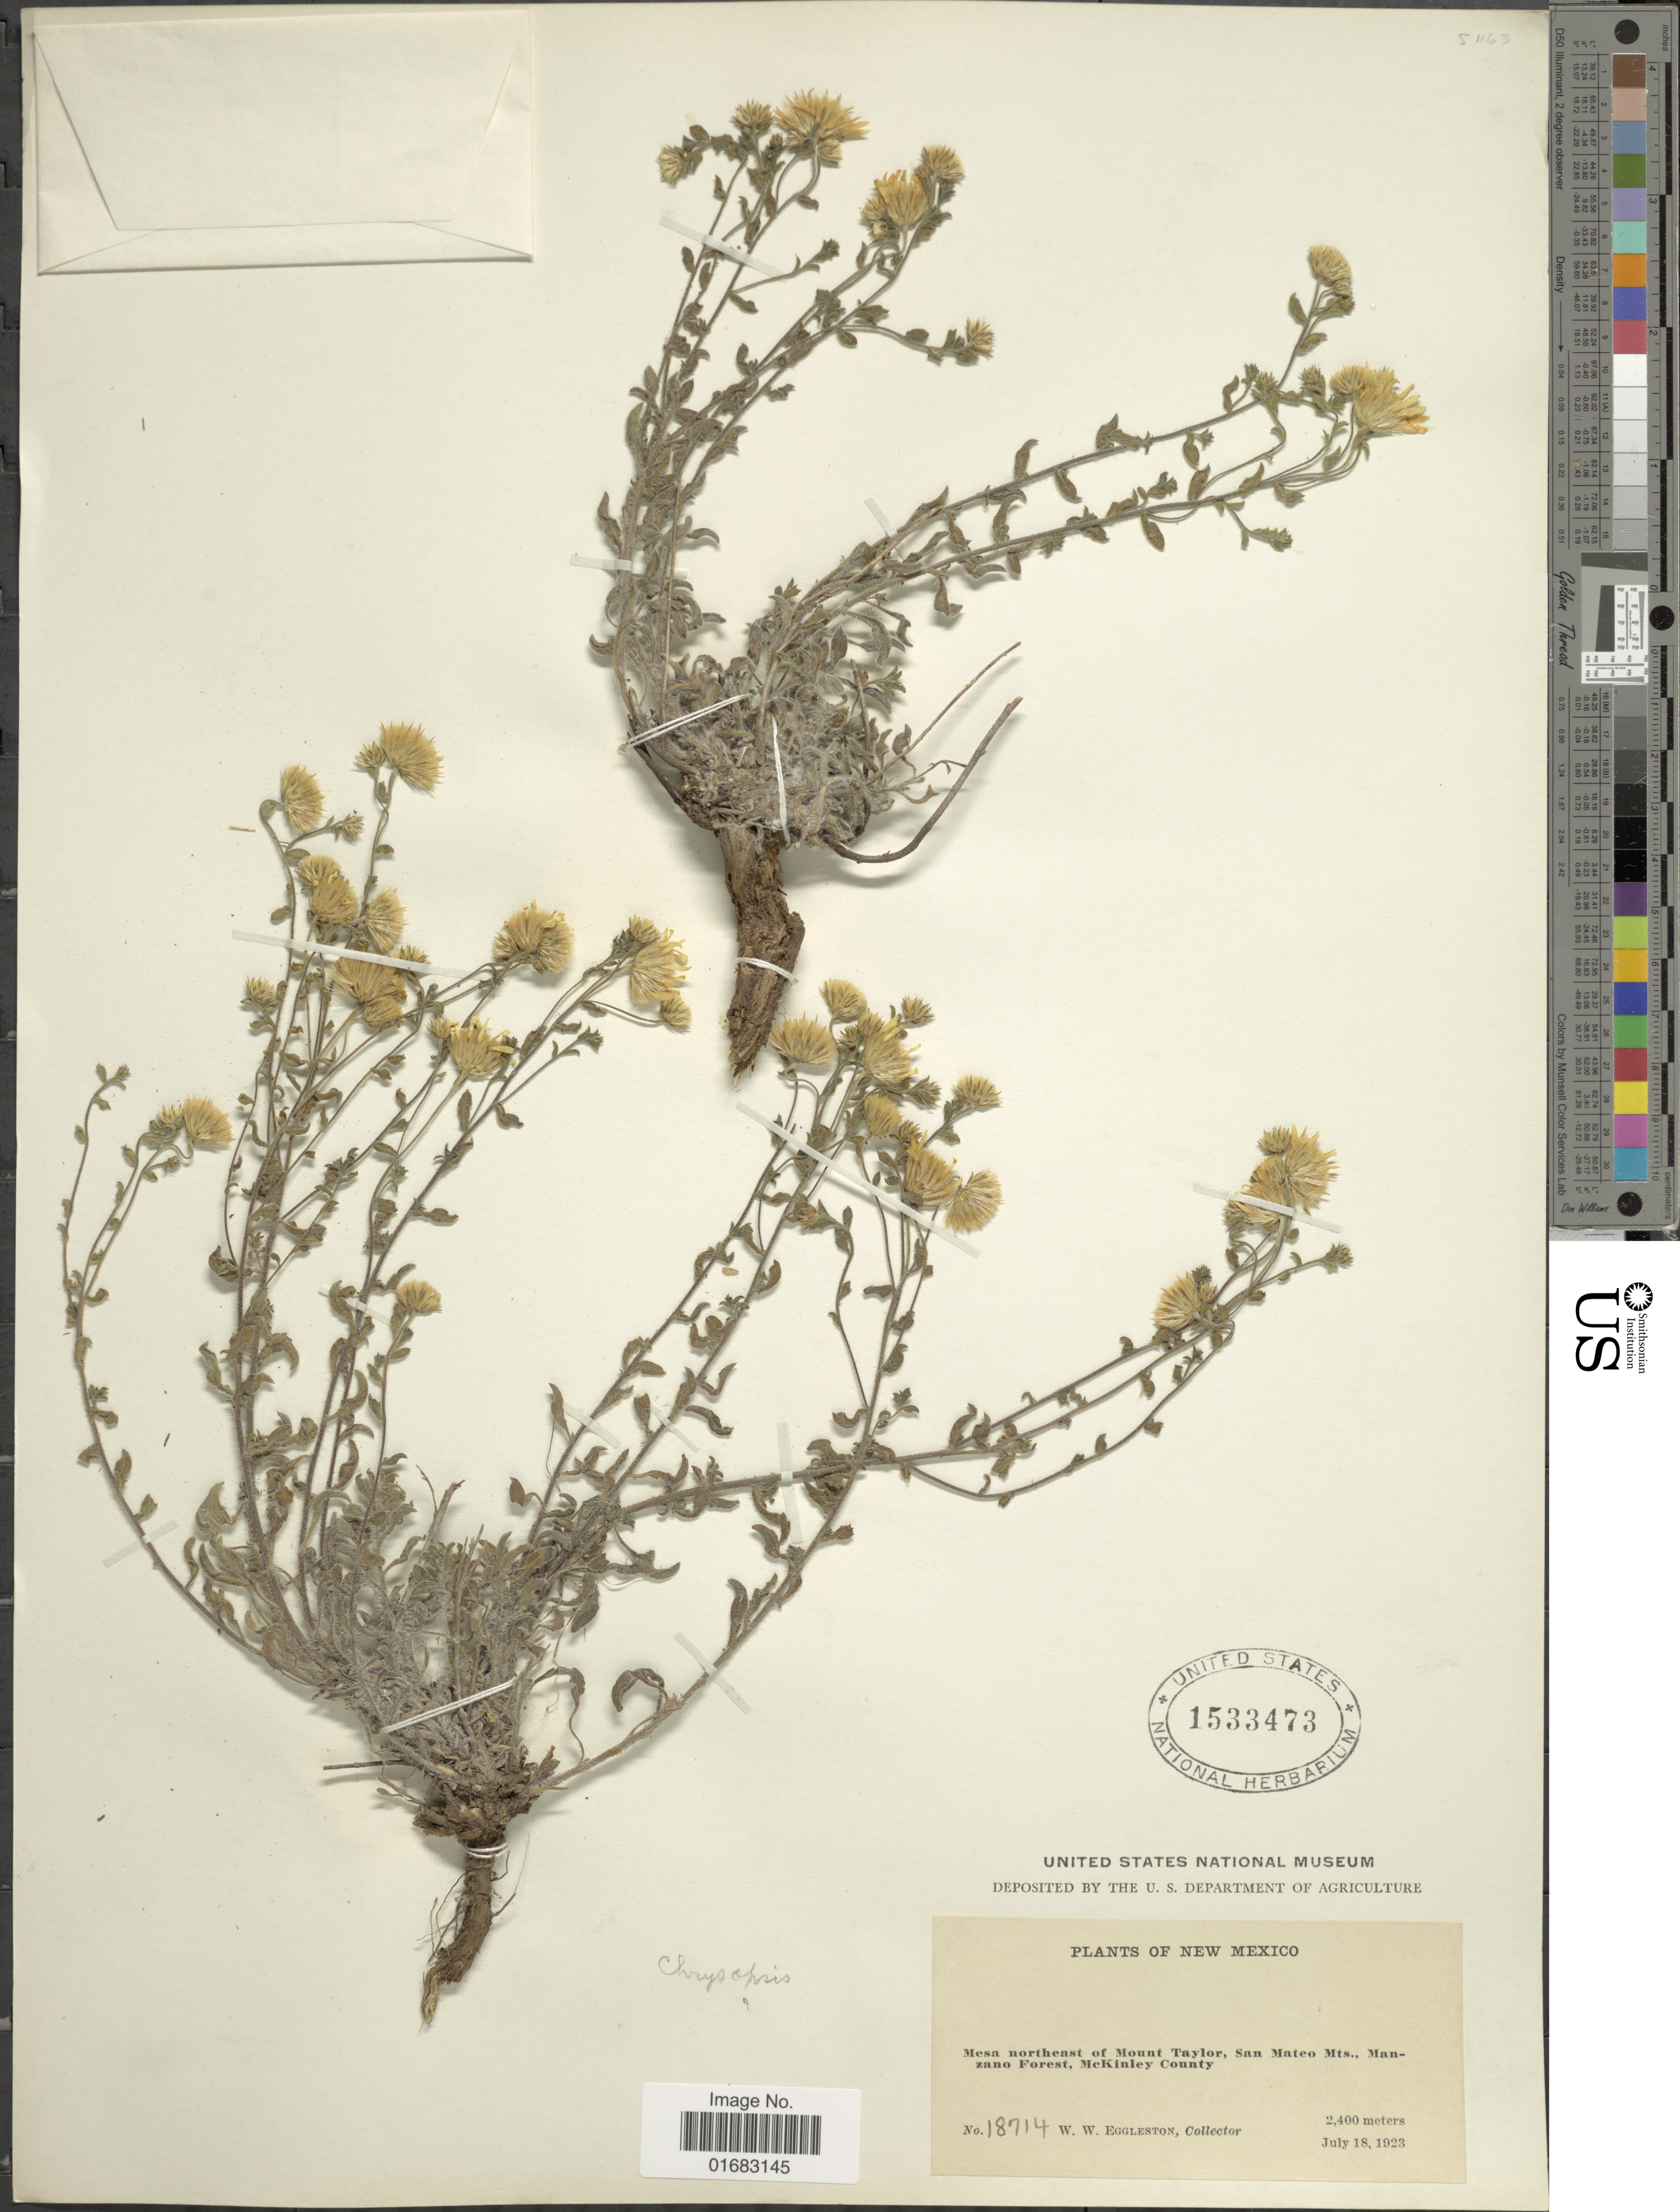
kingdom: Plantae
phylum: Tracheophyta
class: Magnoliopsida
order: Asterales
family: Asteraceae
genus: Heterotheca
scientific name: Heterotheca villosa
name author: (Pursh) Shinners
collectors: W. W. Eggleston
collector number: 18714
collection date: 1923-07-18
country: United States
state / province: New Mexico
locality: New Mexico. Mesa northeast of Mount Taylor, San Mateo Mts., Manzano Forest, McKinley County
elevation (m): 2400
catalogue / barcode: US 1533473